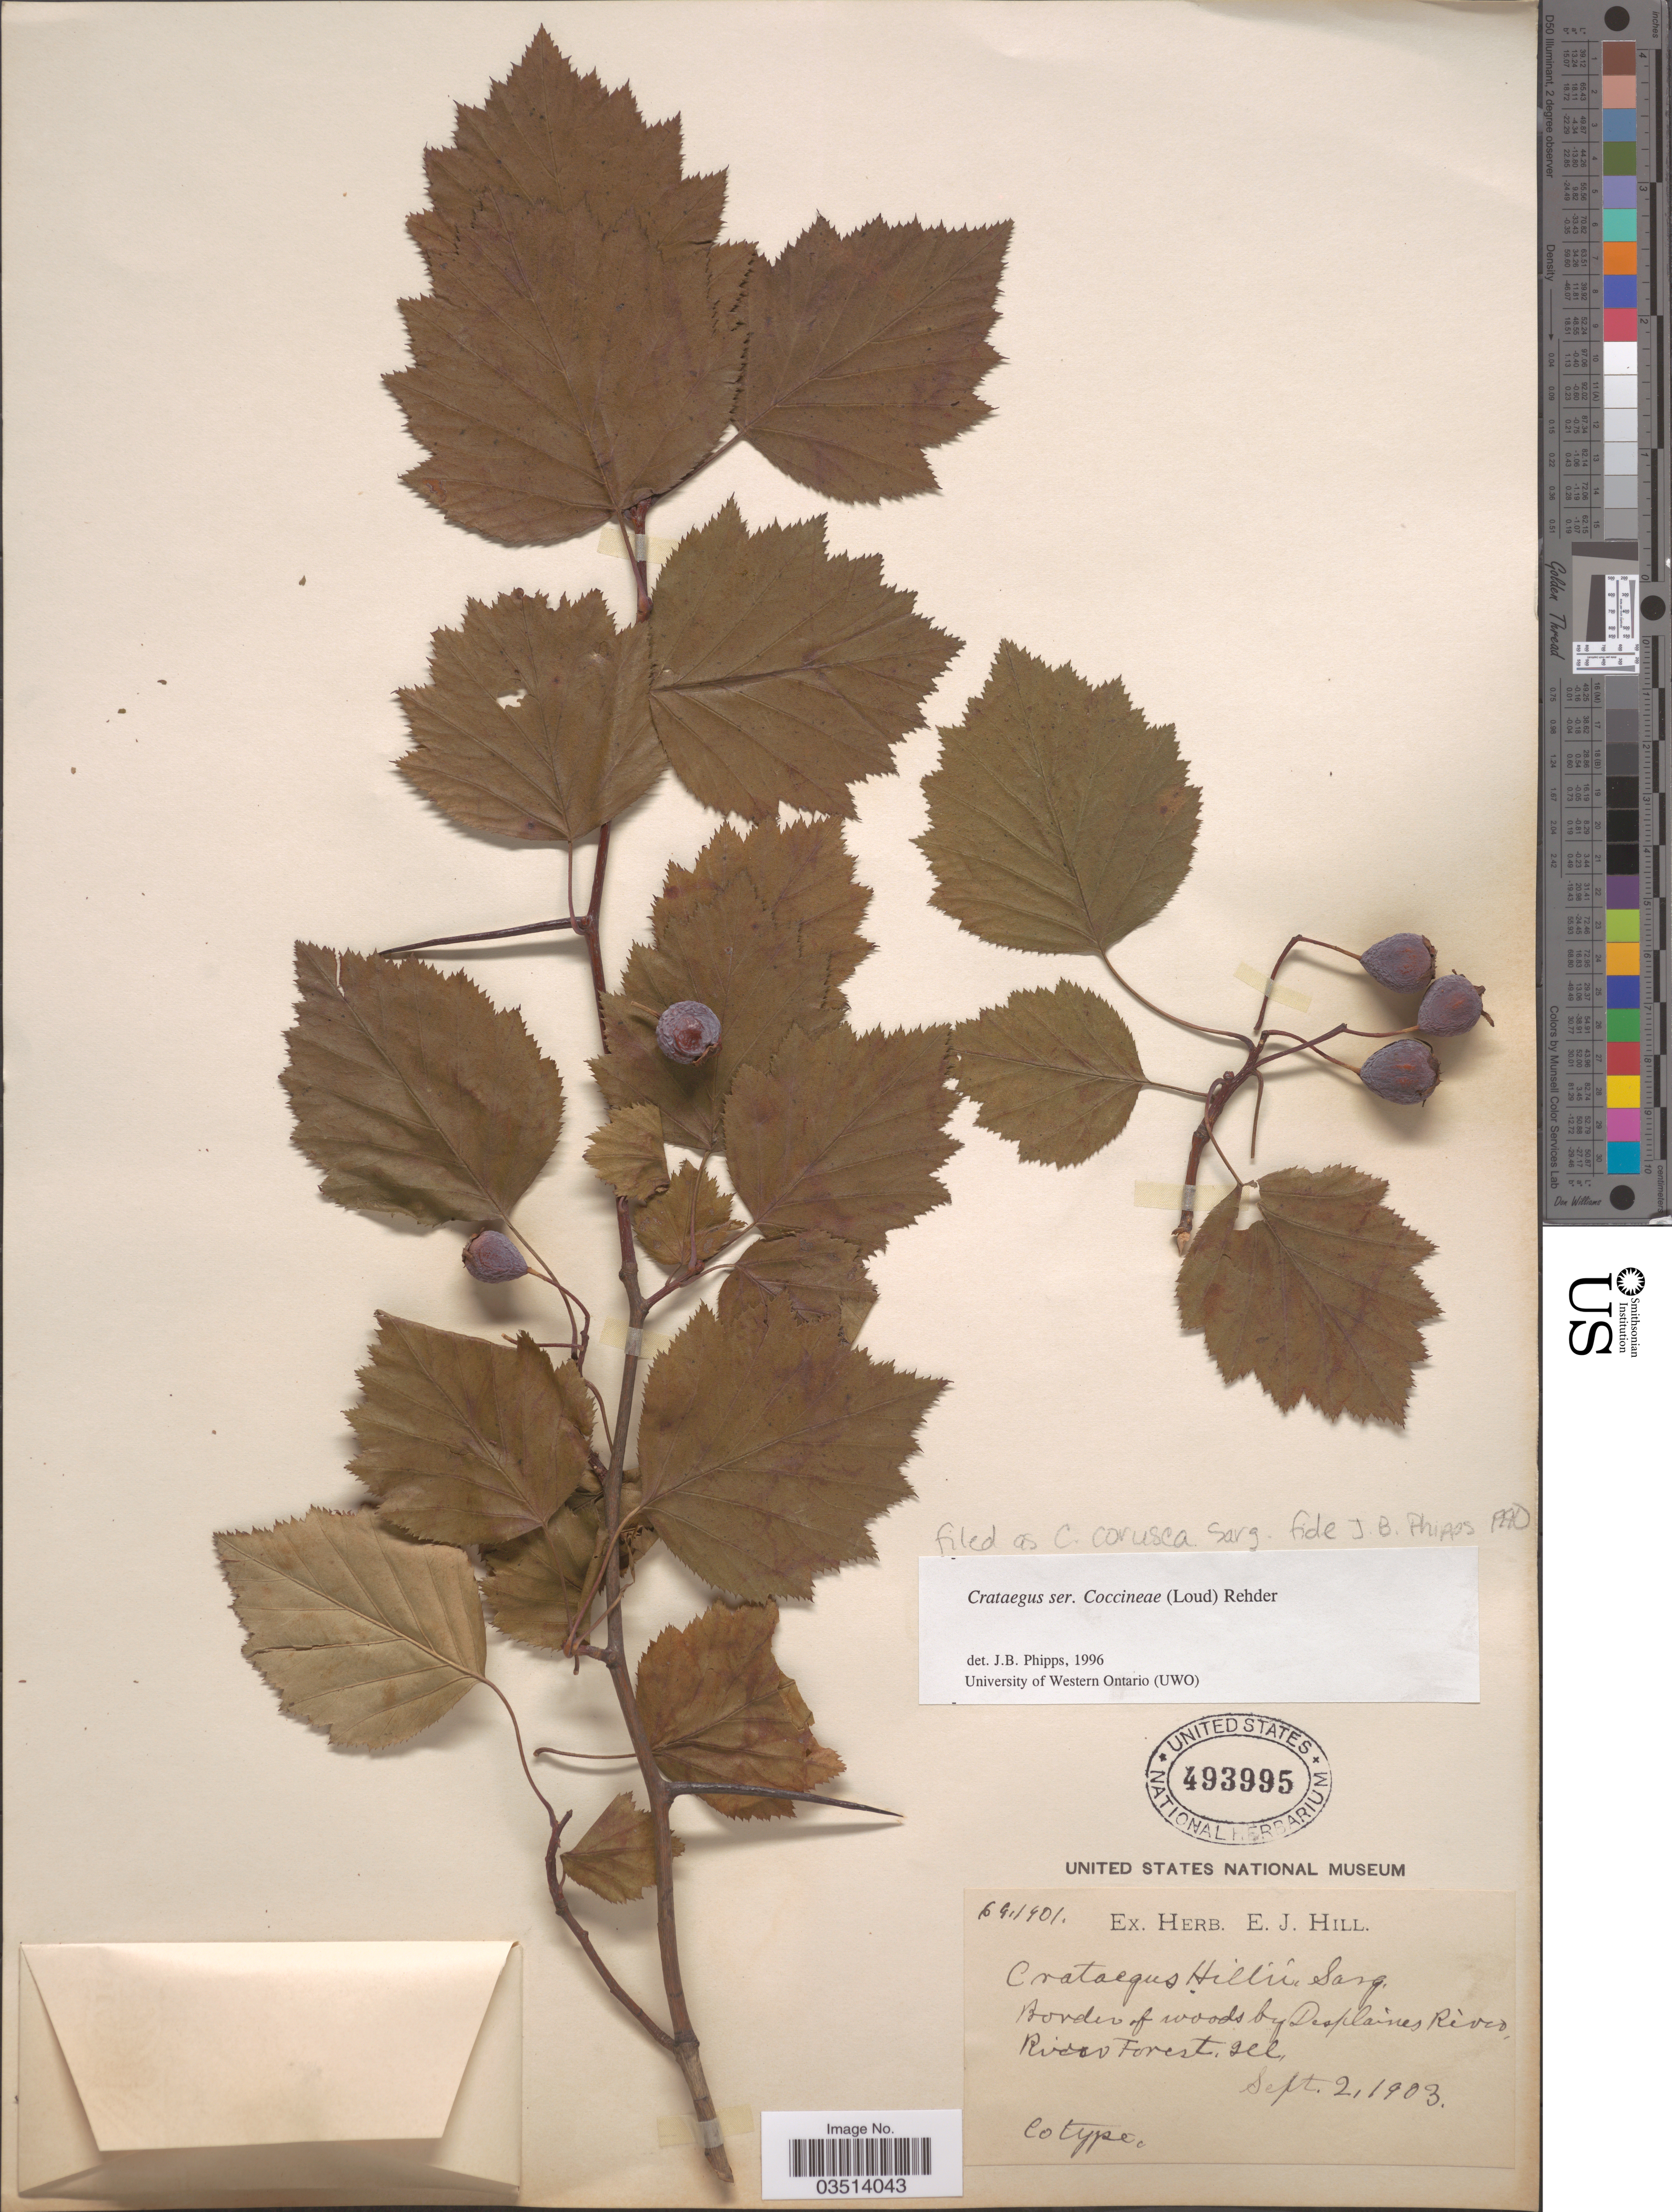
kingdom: Plantae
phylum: Tracheophyta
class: Magnoliopsida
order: Rosales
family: Rosaceae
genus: Crataegus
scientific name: Crataegus corusca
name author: Sarg.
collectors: Ex herb. E. J. Hill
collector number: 69/1901?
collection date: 1903-09-02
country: United States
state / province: Illinois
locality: Border of woods by Des Plaines River, River Forest.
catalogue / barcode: US 493995